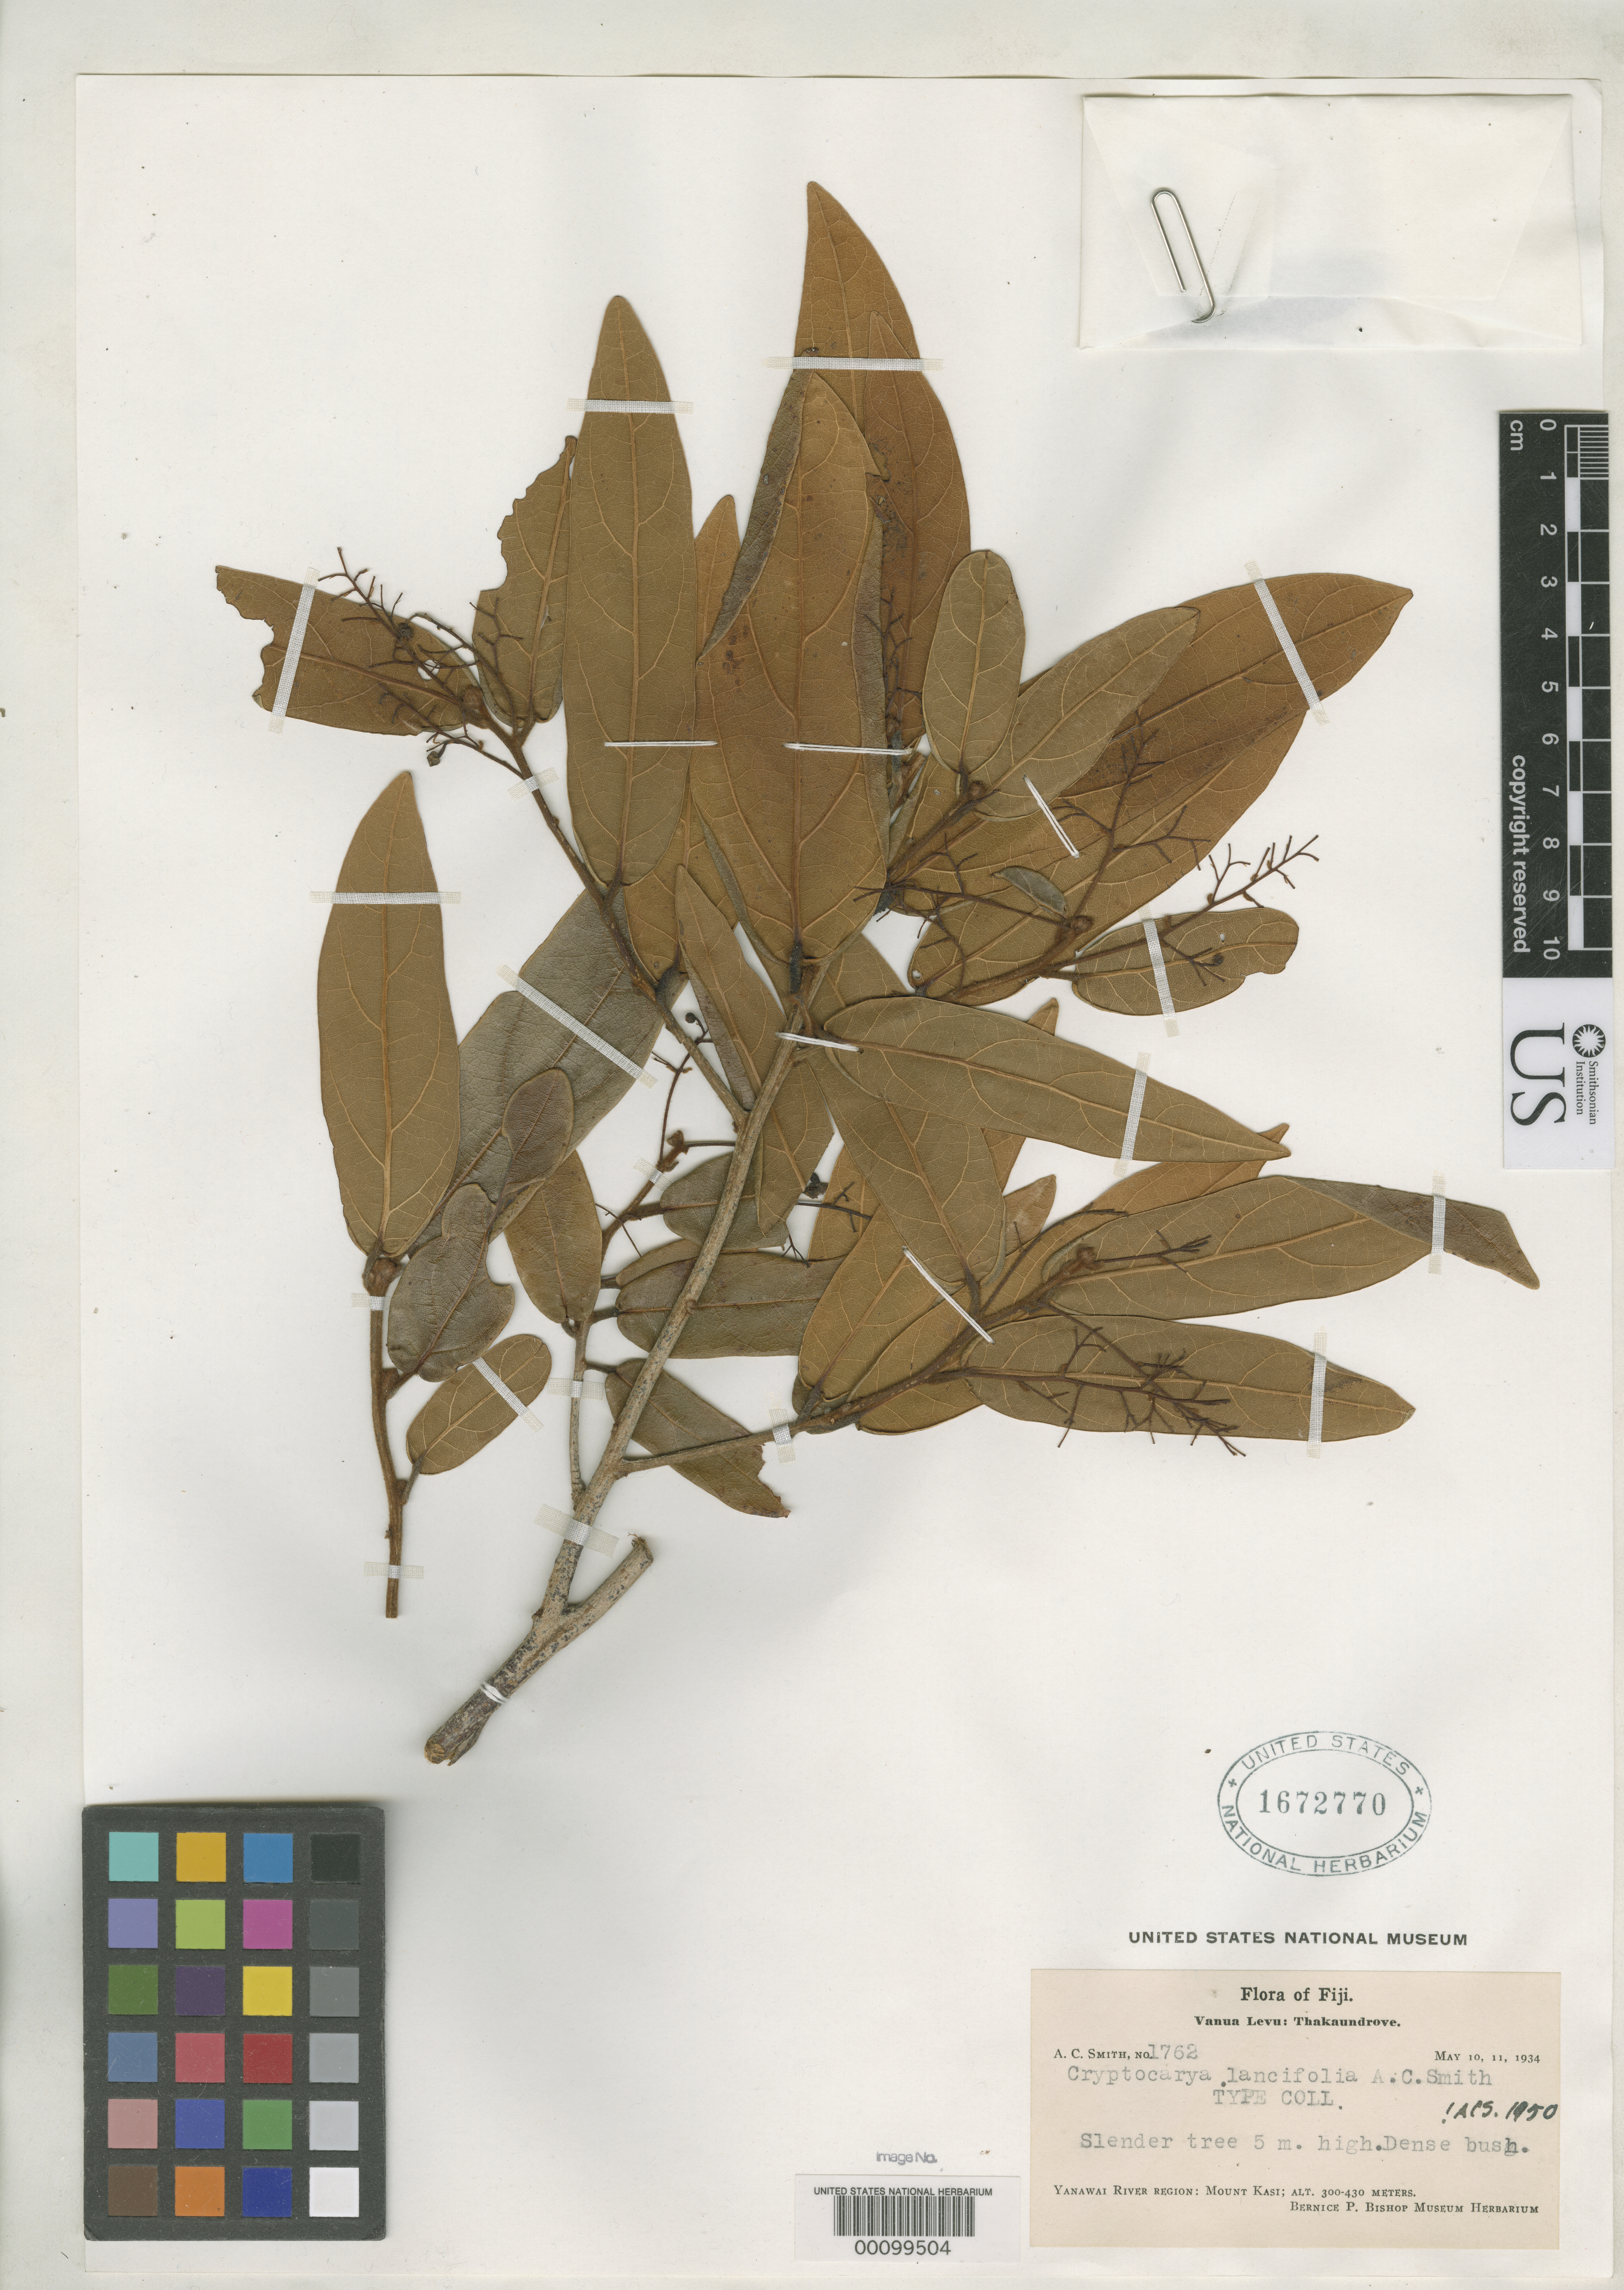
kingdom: Plantae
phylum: Tracheophyta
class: Magnoliopsida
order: Laurales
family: Lauraceae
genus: Cryptocarya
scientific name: Cryptocarya lancifolia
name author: A.C. Sm.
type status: Isotype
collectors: A. C. Smith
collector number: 1762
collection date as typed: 10 May 1934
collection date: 1934-05-10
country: Fiji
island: Vanua Levu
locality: Thakaundrove, Yanawai River region, Mt. Kasi. [Vanua Levu Group]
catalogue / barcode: US 1672770